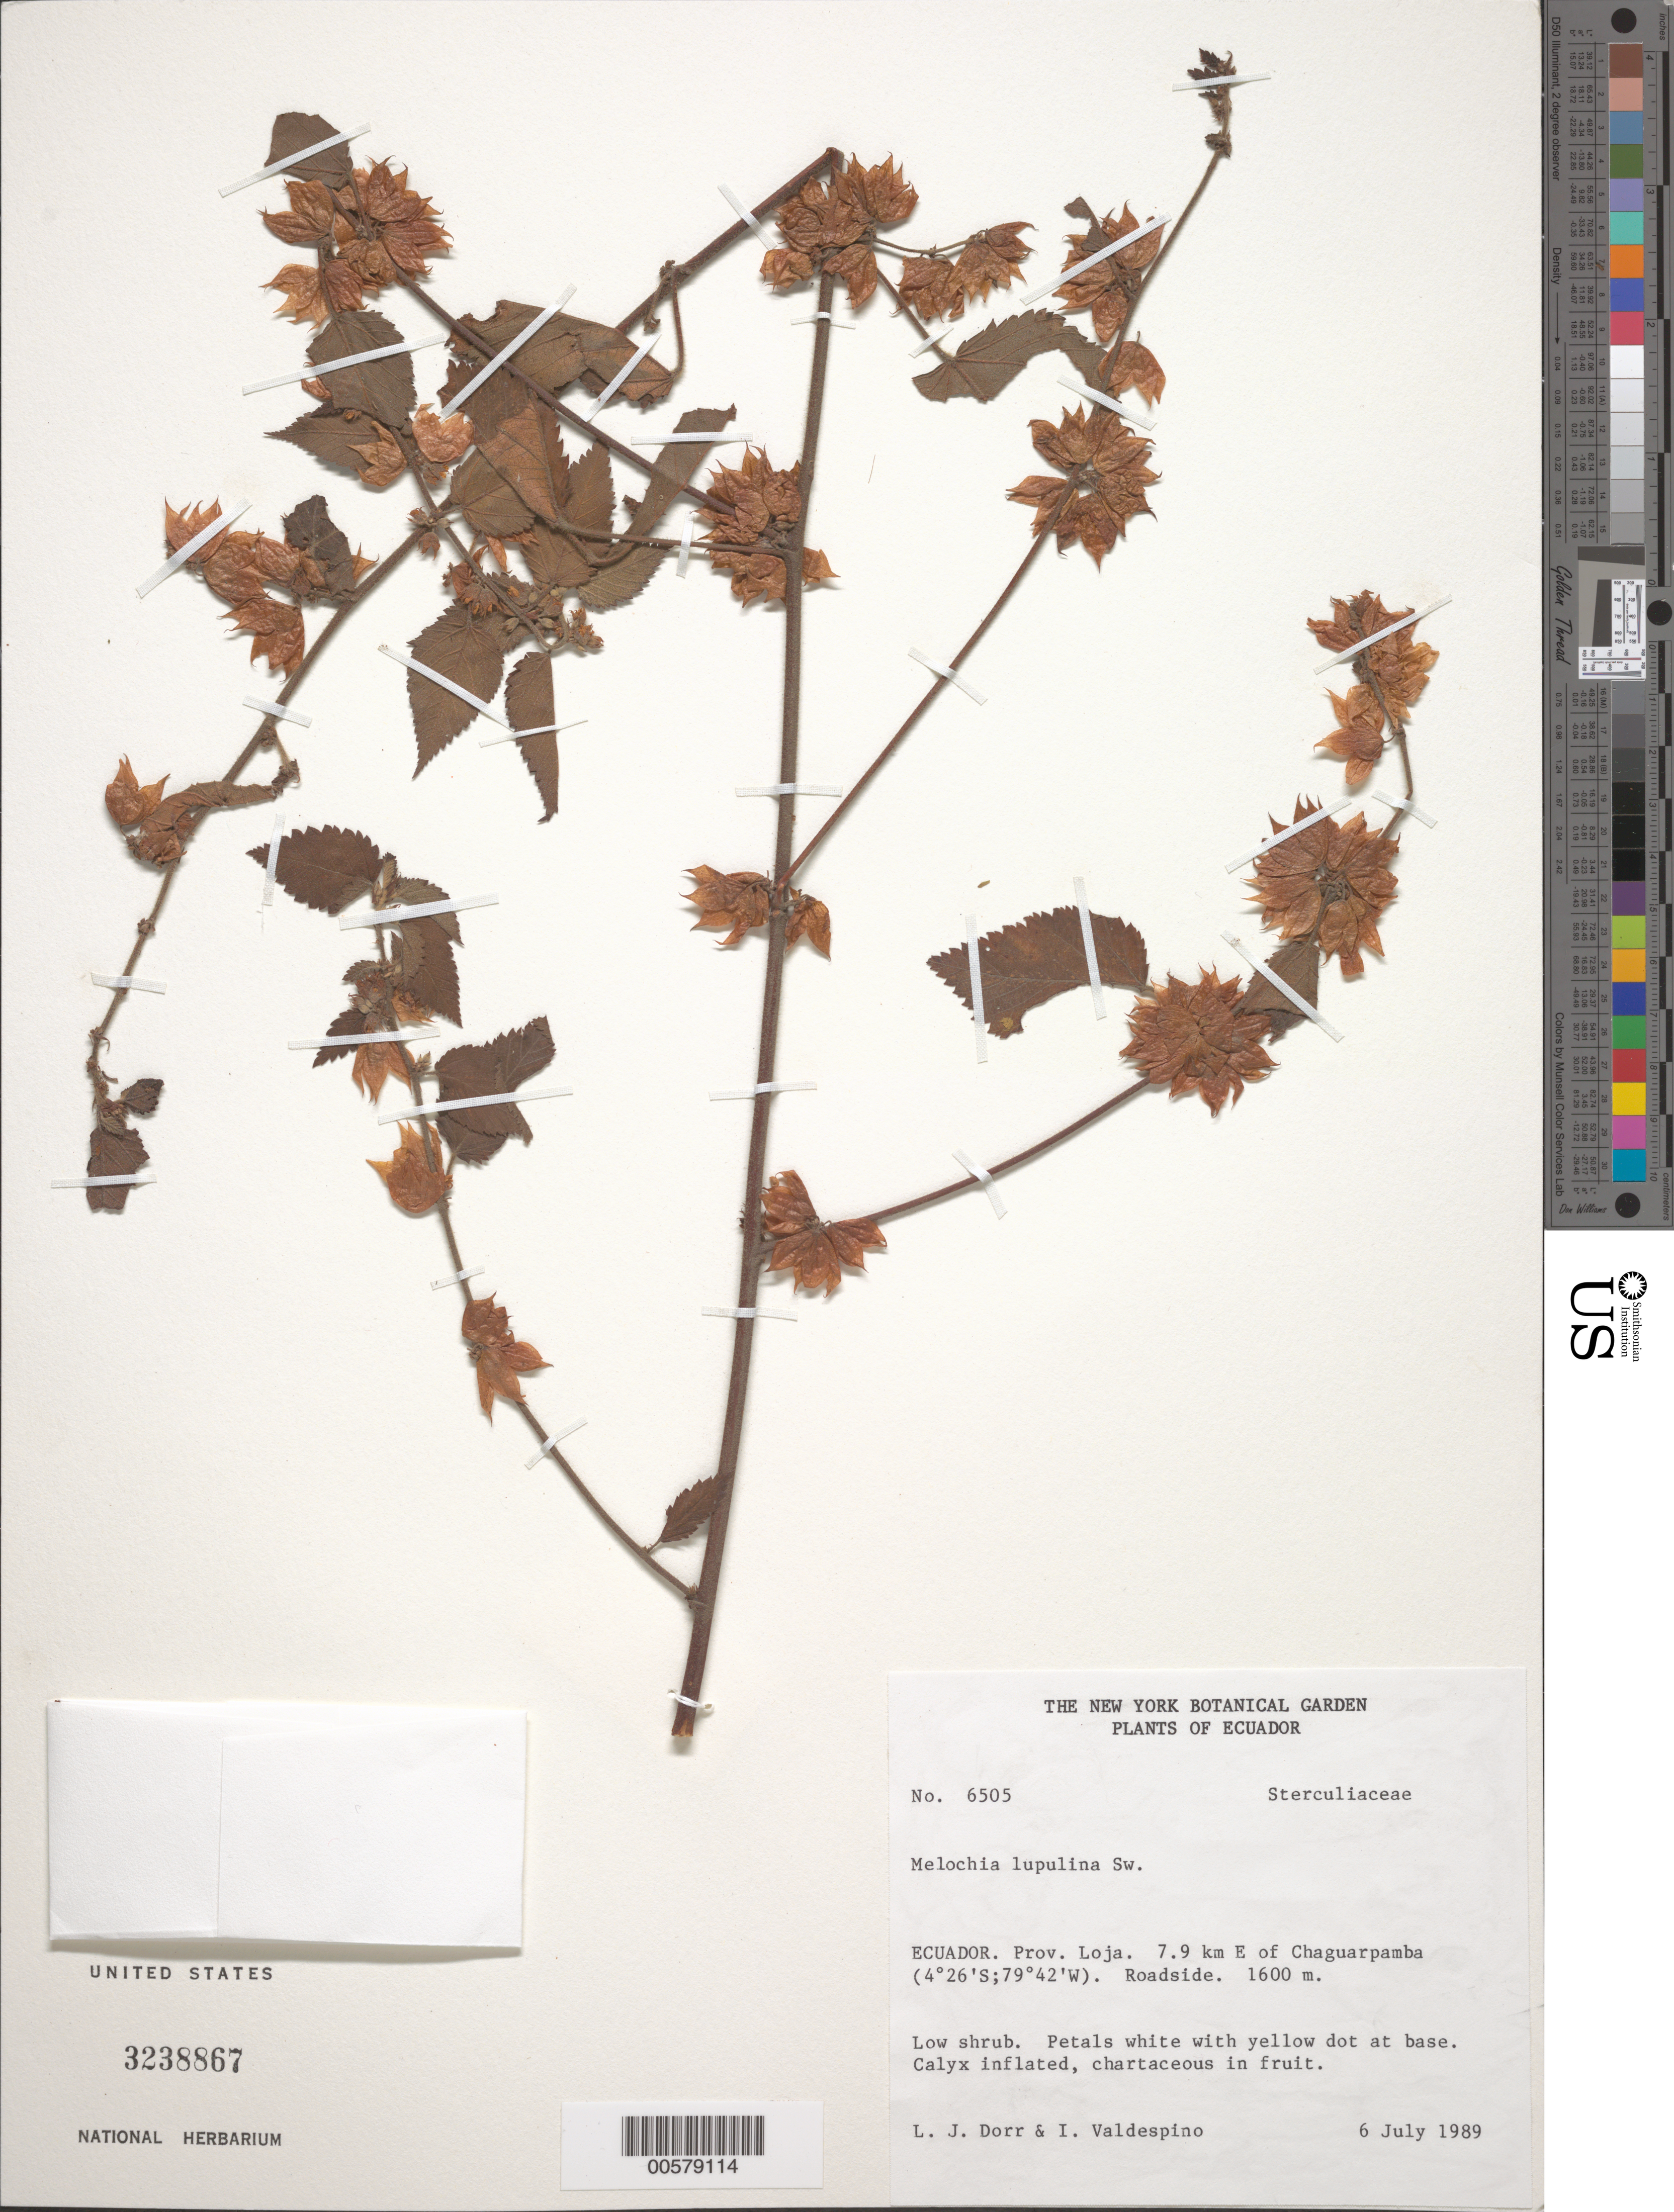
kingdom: Plantae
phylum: Tracheophyta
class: Magnoliopsida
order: Malvales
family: Malvaceae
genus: Melochia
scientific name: Melochia lupulina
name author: Sw.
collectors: L. J. Dorr & I. A. Valdespino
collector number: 6505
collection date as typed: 06 Jul 1989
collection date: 1989-07-06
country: Ecuador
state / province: Loja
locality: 7.9 km E of Chaguarpamba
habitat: Roadside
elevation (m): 1600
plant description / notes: US, NY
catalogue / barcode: US 3238867